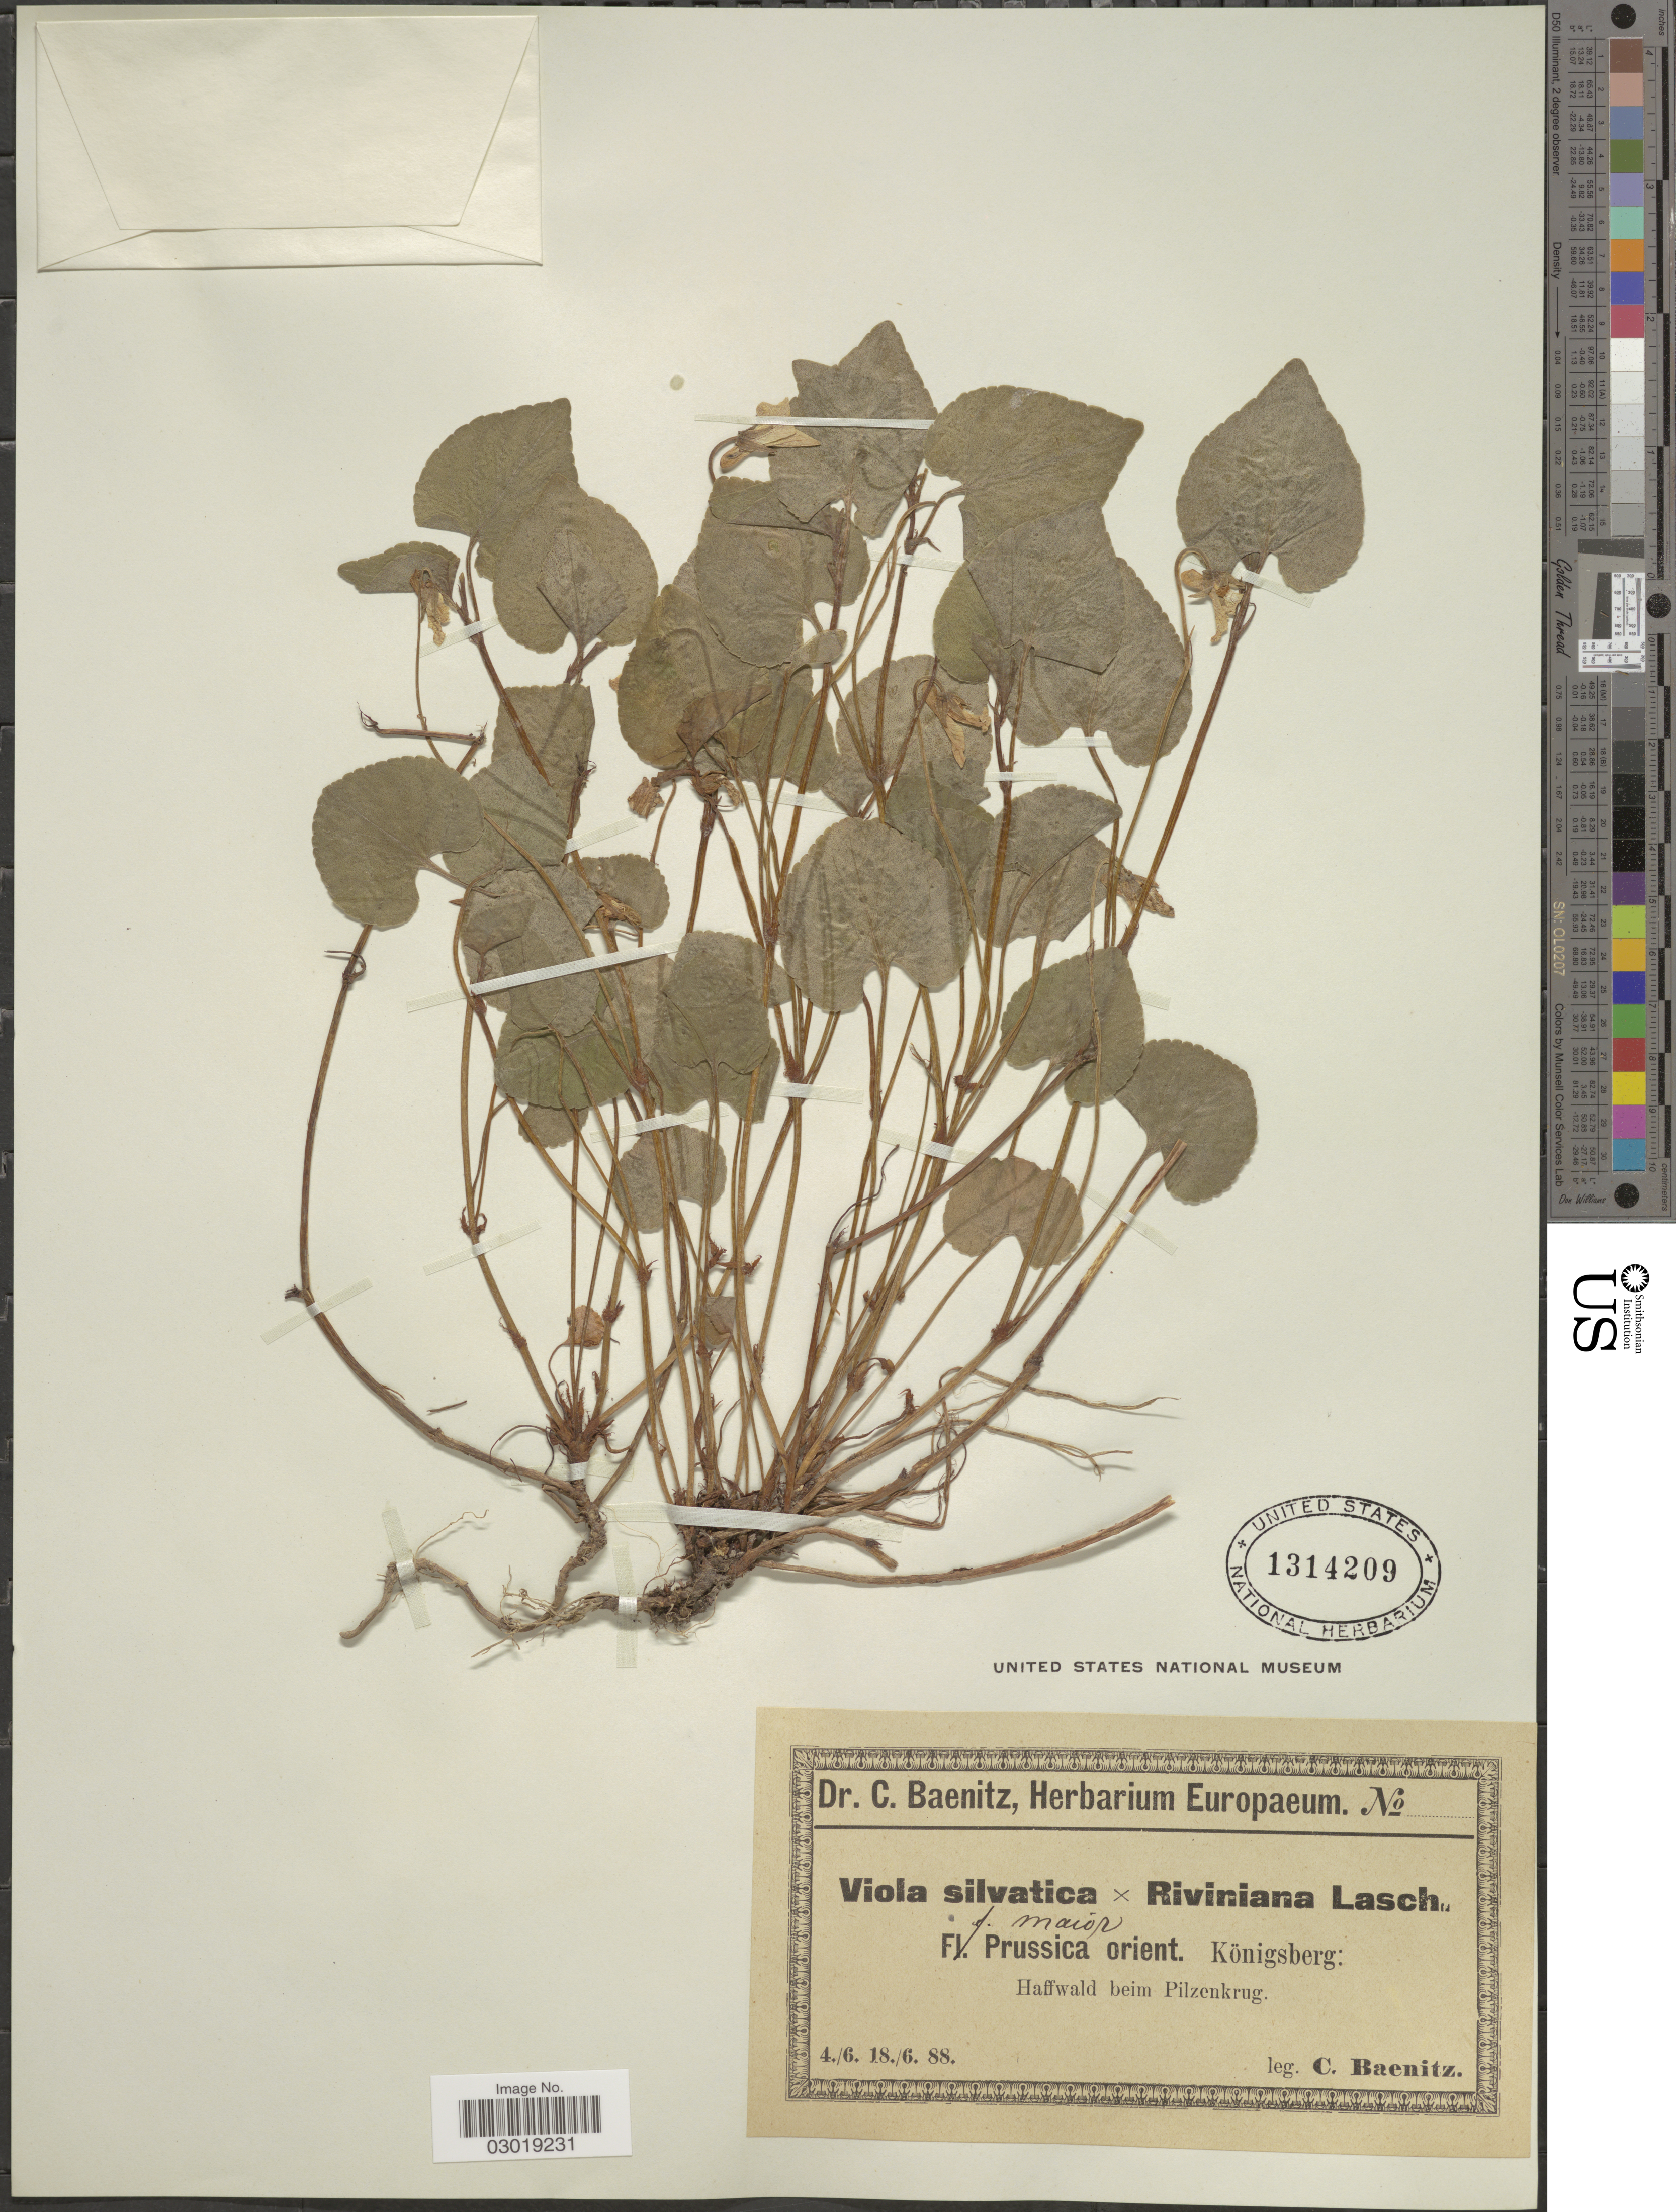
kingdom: Plantae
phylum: Tracheophyta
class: Magnoliopsida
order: Malpighiales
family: Violaceae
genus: Viola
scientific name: Viola sylvatica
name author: Fr.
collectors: C. G. Baenitz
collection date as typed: Transcribed d/m/y: 4/6/88 to 18/6/88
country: Russian Federation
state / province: Kaliningrad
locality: Prussica orient.: Königsberg: Haffwald beim Pilzenkrug.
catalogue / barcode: US 1314209